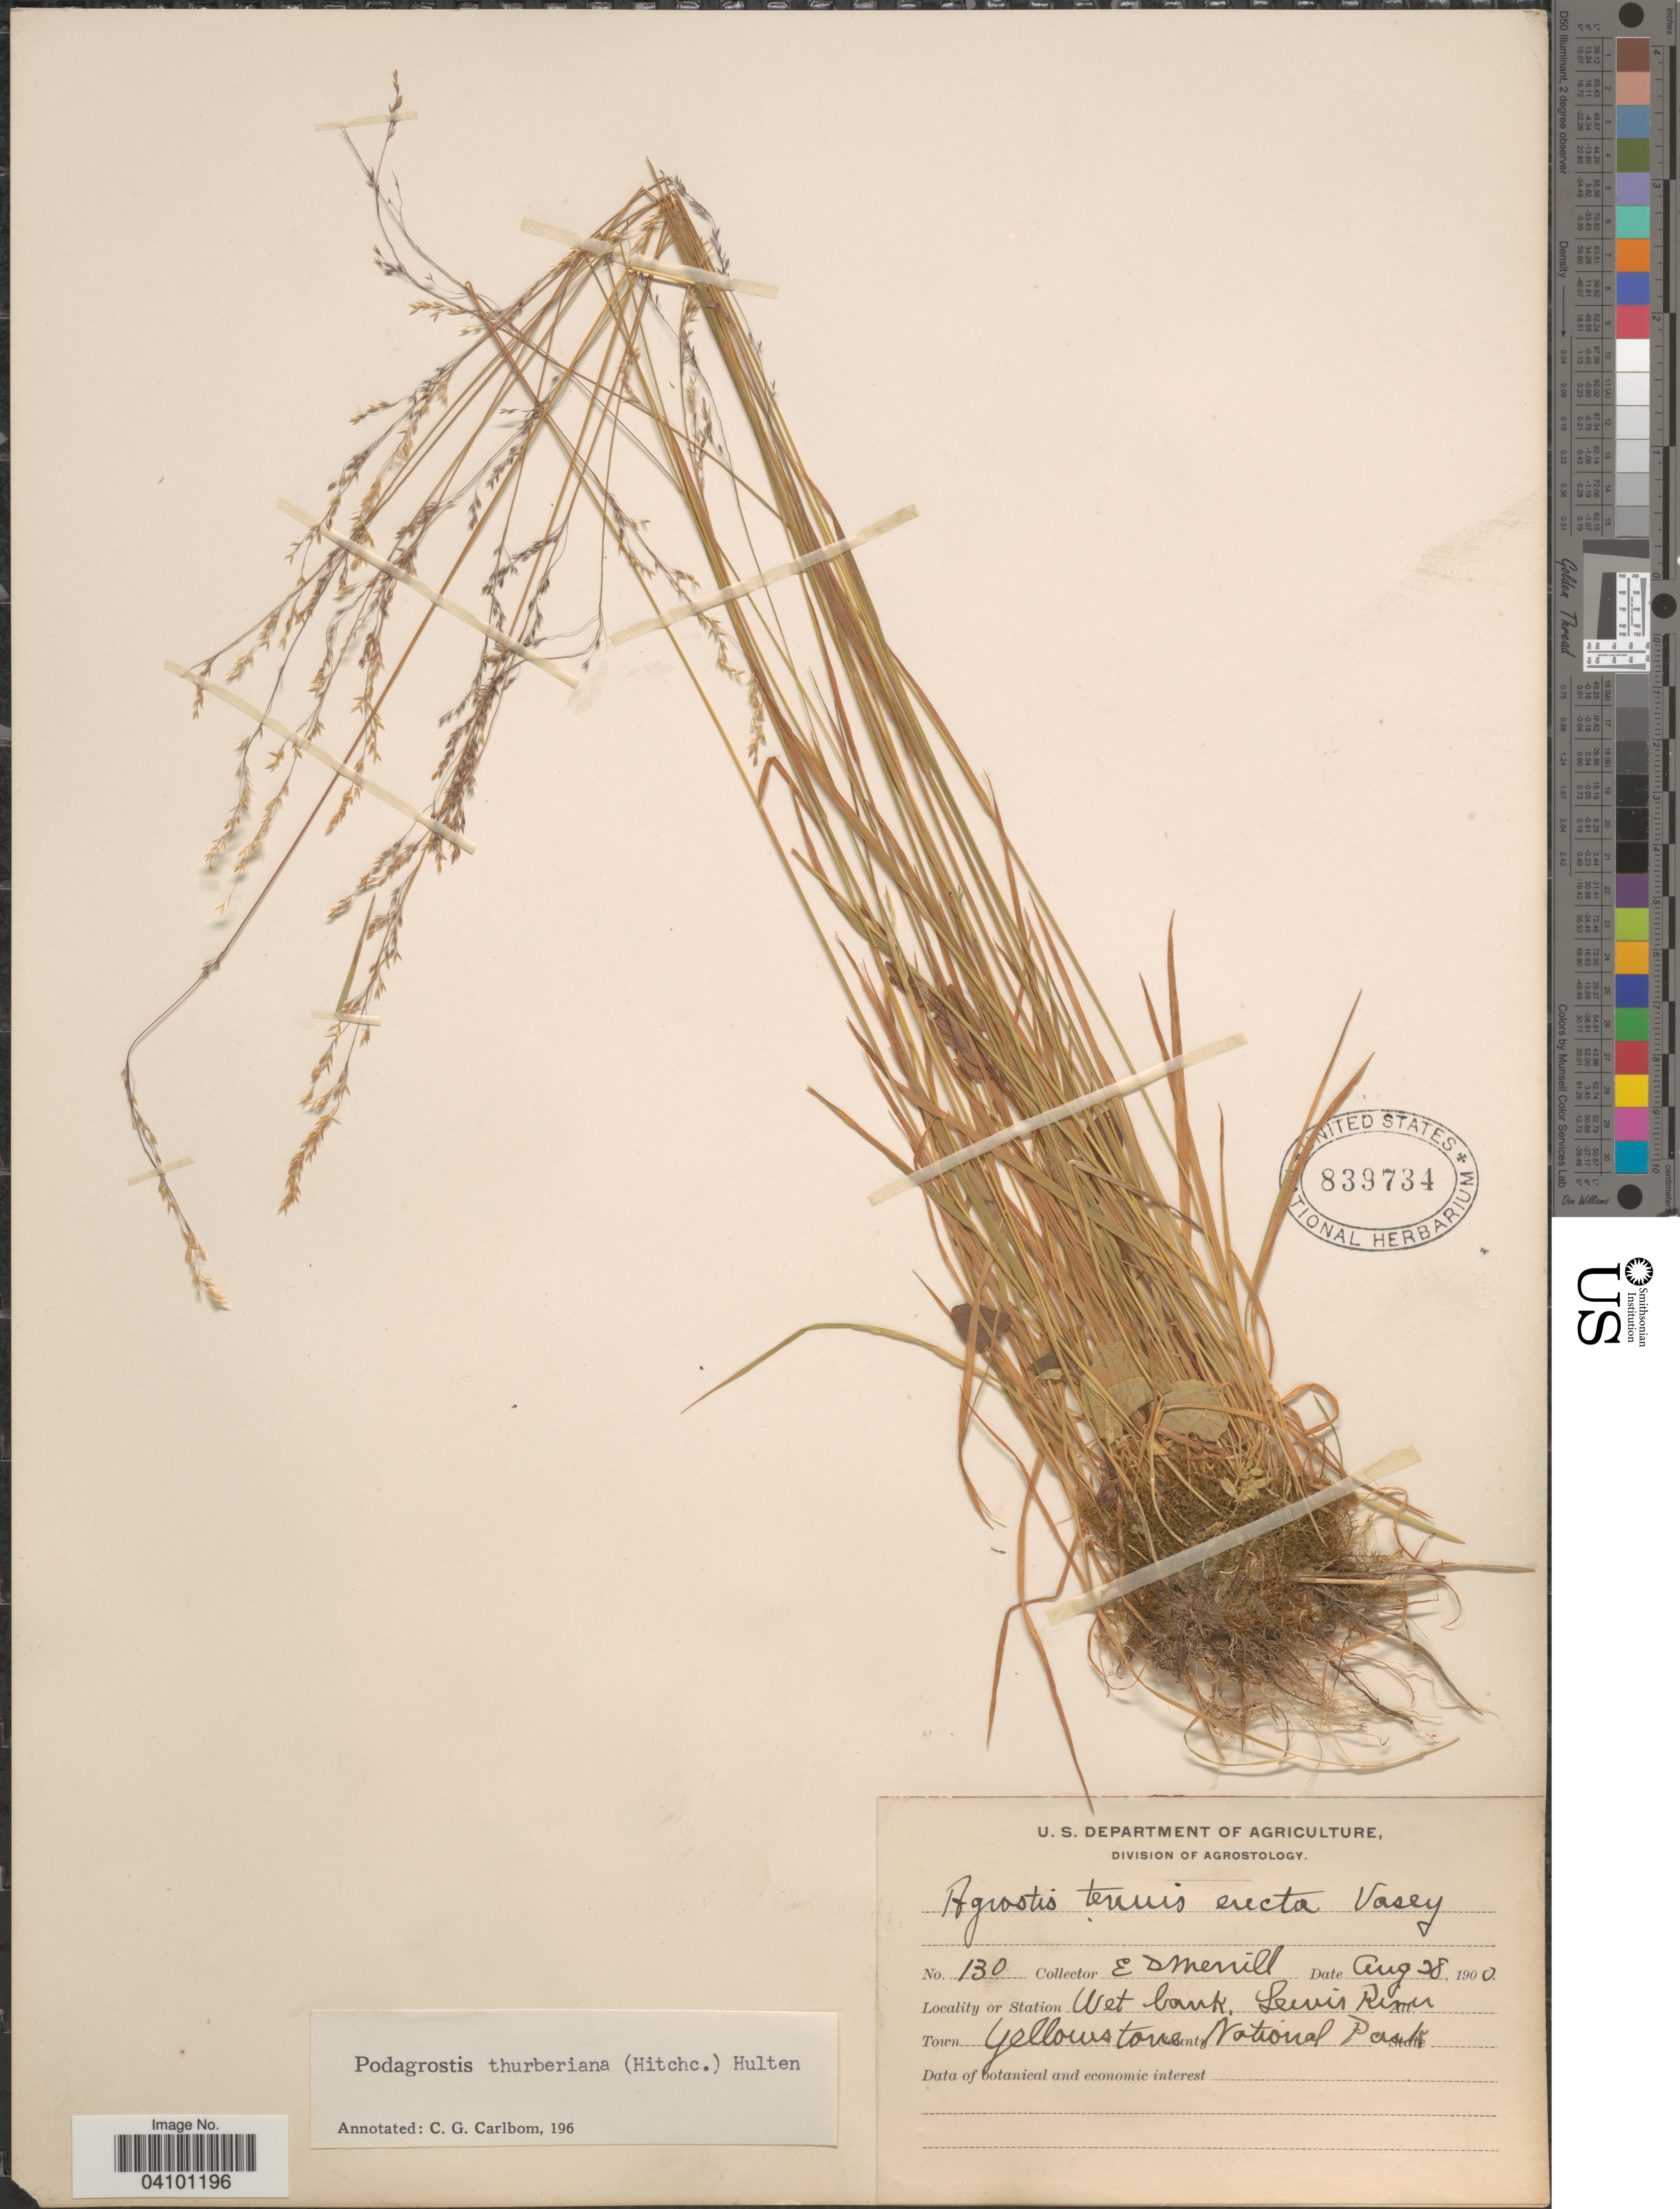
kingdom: Plantae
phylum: Tracheophyta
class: Liliopsida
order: Poales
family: Poaceae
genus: Podagrostis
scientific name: Podagrostis thurberiana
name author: Hitchc.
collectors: E. D. Merrill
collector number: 130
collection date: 1900-08-28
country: United States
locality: Wet bank, Lewis River. Town Yellowstone National Park.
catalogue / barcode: US 839734